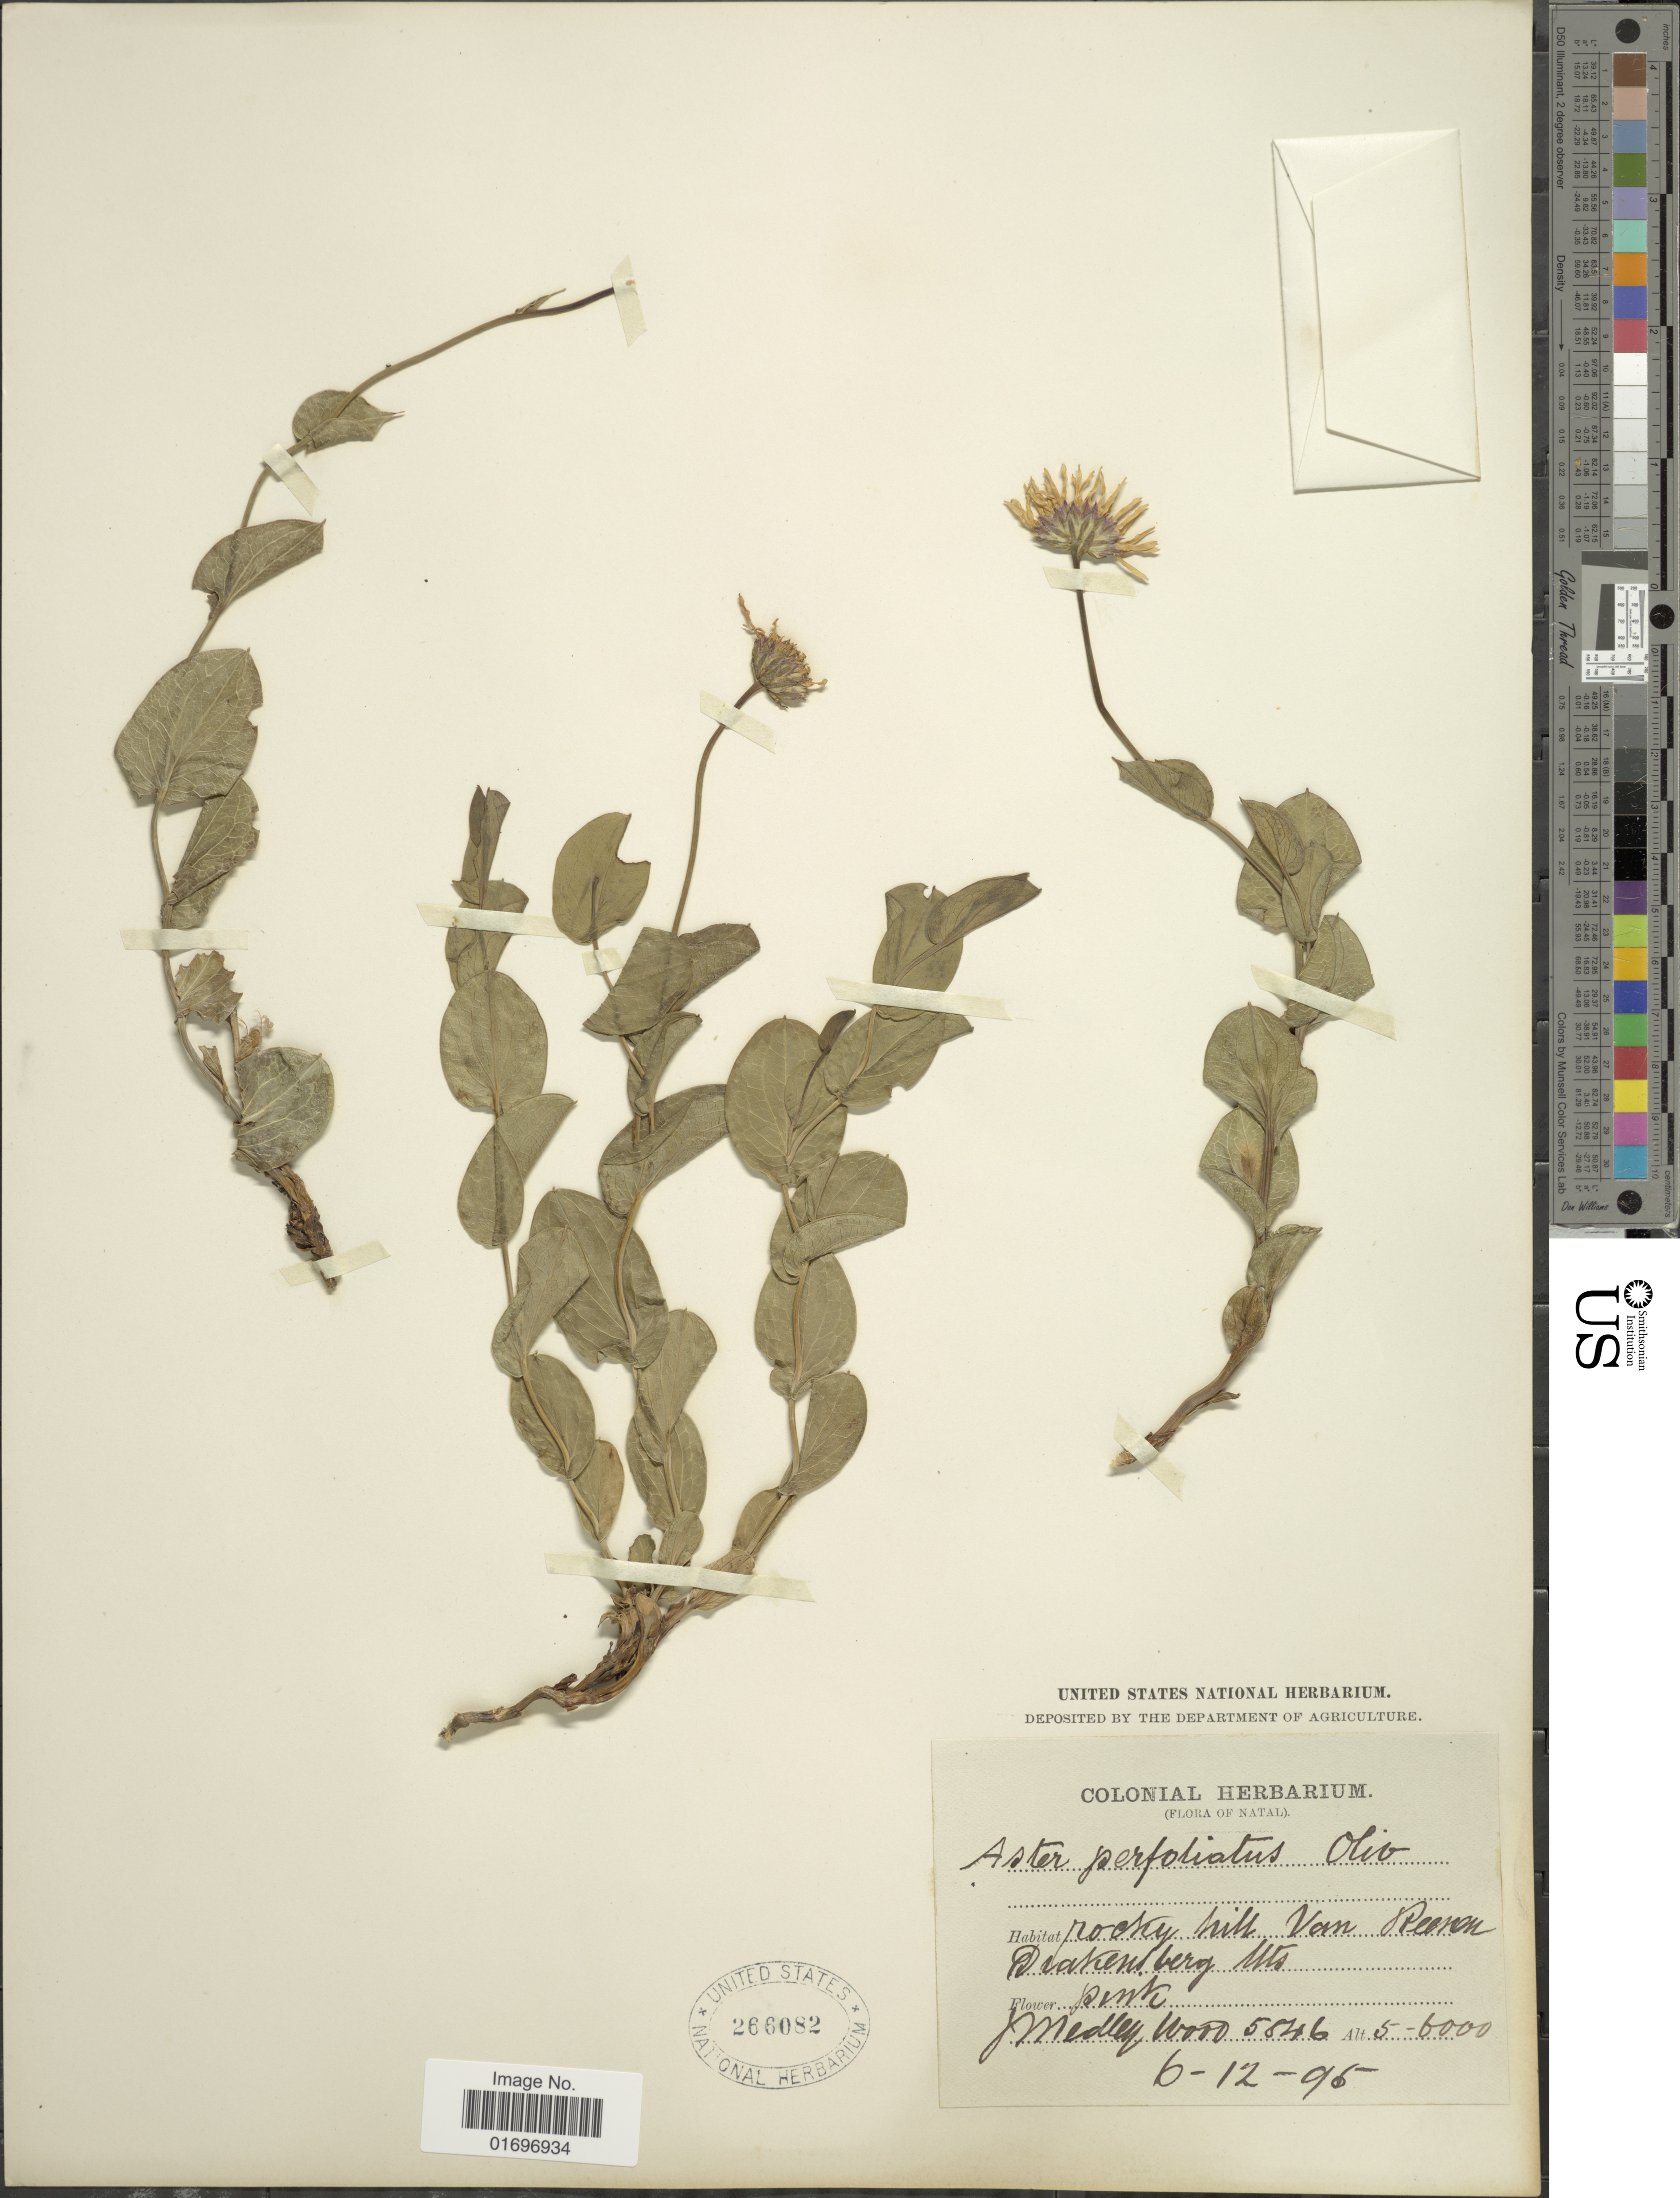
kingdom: Plantae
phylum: Tracheophyta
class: Magnoliopsida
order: Asterales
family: Asteraceae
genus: Aster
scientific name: Aster perfoliatus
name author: Oliv.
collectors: J. Medley Wood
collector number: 5846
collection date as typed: Transcribed d/m/y: 6/12/95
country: South Africa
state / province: KwaZulu-Natal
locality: Natal. Rocky hill Van Reenen, Drakensberg Mts.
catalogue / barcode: US 266082